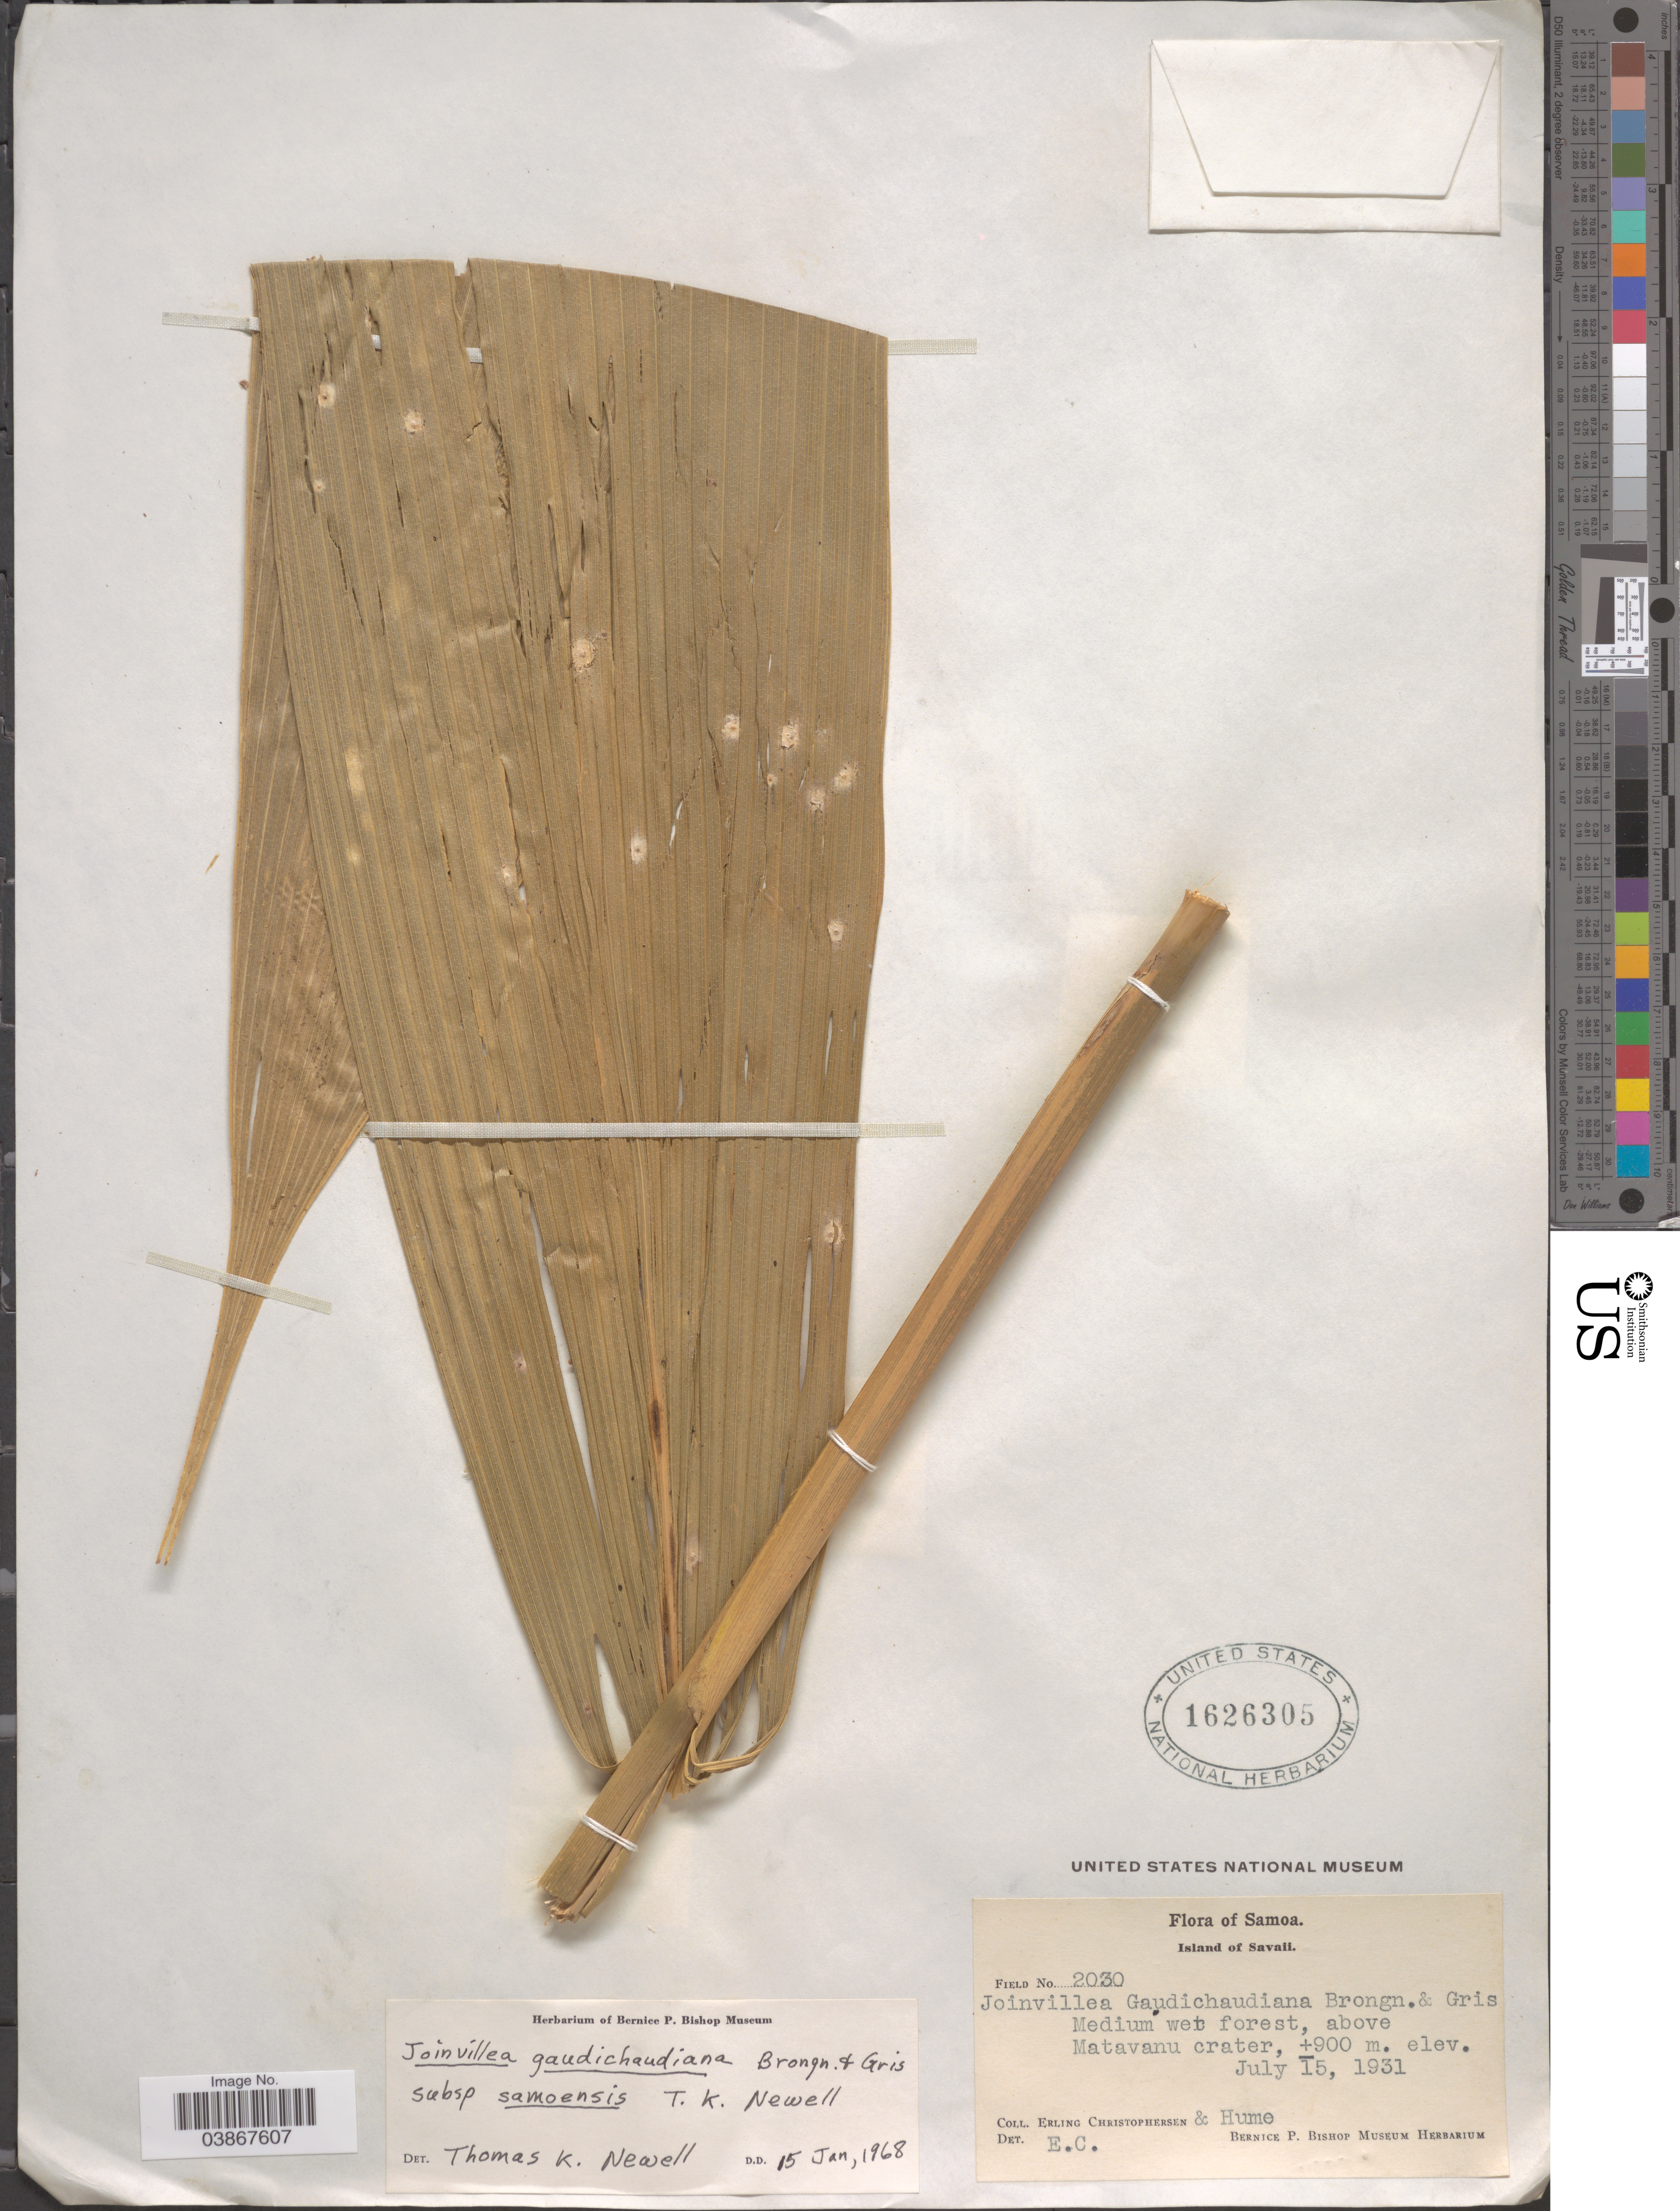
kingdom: Plantae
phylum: Tracheophyta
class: Liliopsida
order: Poales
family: Joinvilleaceae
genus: Joinvillea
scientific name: Joinvillea ascendens subsp. samoensis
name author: Newell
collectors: E. Christophersen & -. Hume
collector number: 2030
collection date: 1931-07-15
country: Samoa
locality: Samoa. Savaii. Above Matavanu crater.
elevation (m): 900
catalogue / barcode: US 1626305